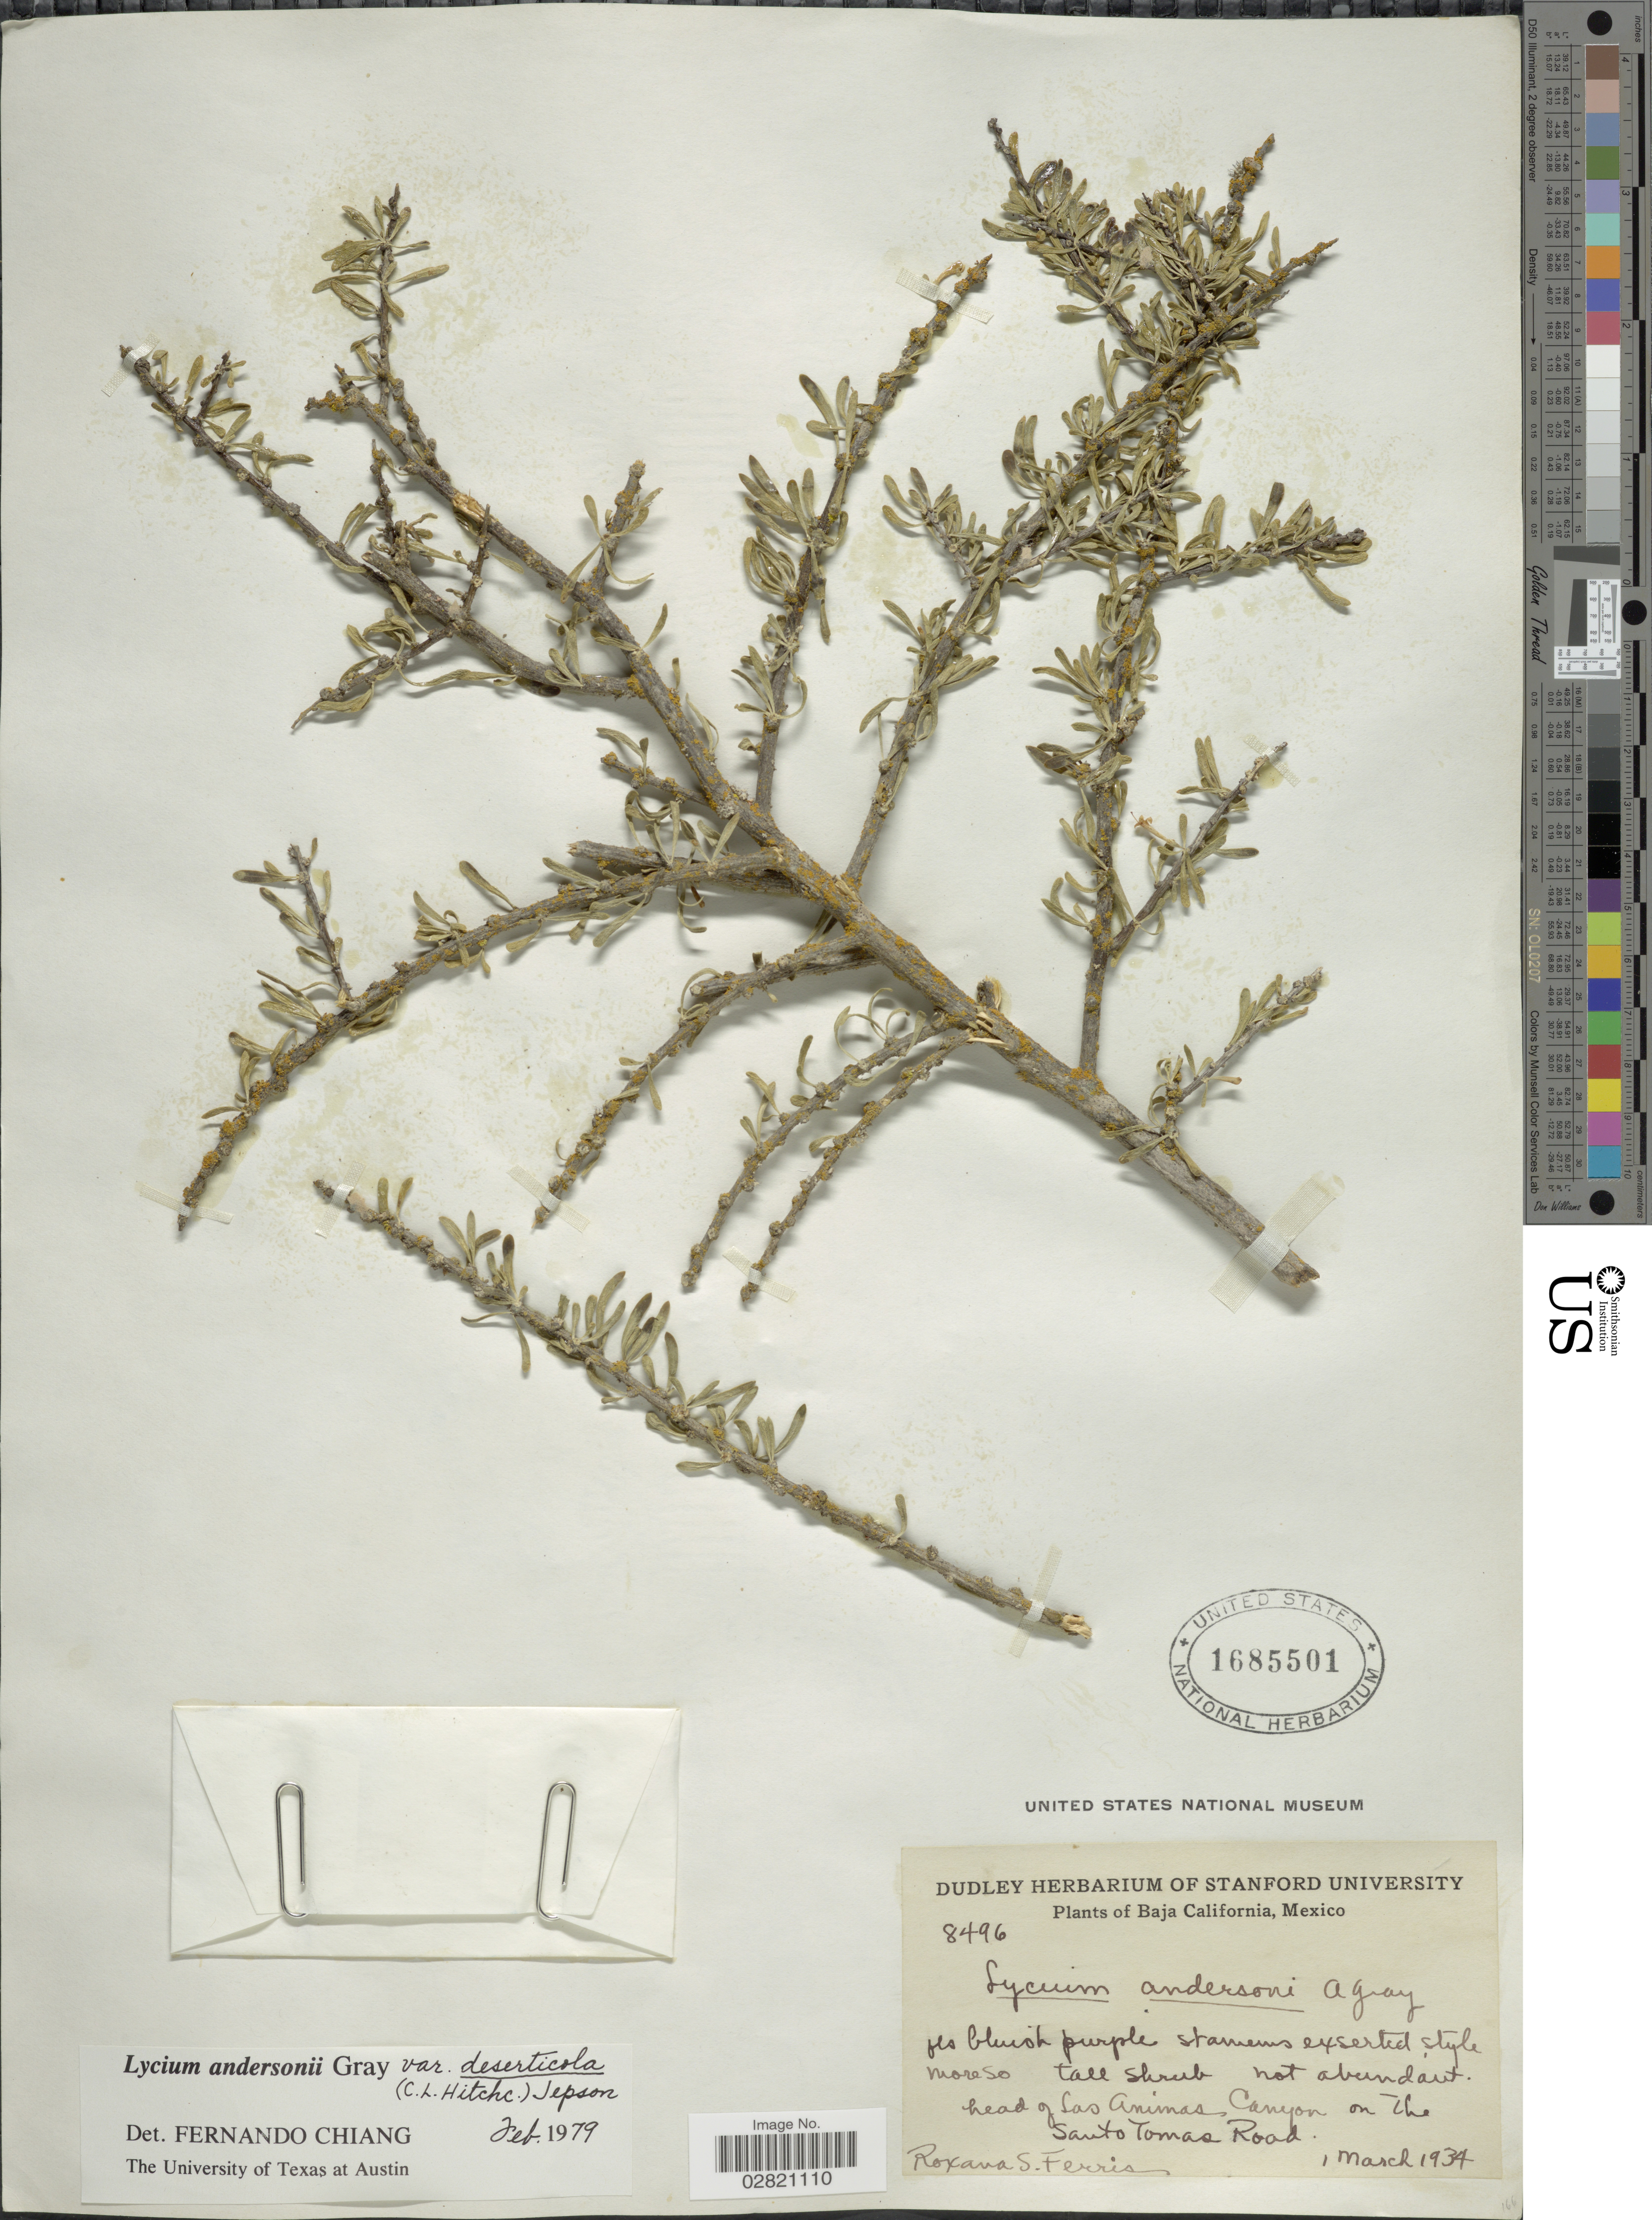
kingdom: Plantae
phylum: Tracheophyta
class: Magnoliopsida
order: Solanales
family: Solanaceae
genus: Lycium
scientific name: Lycium andersonii var. deserticola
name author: (C.L. Hitchc.) Jeps.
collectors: R. S. Ferris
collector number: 8496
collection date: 1934-03-01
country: Mexico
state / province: Baja California Norte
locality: Head of Las Animas Canyon on the Santo Tomas Road.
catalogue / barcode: US 1685501